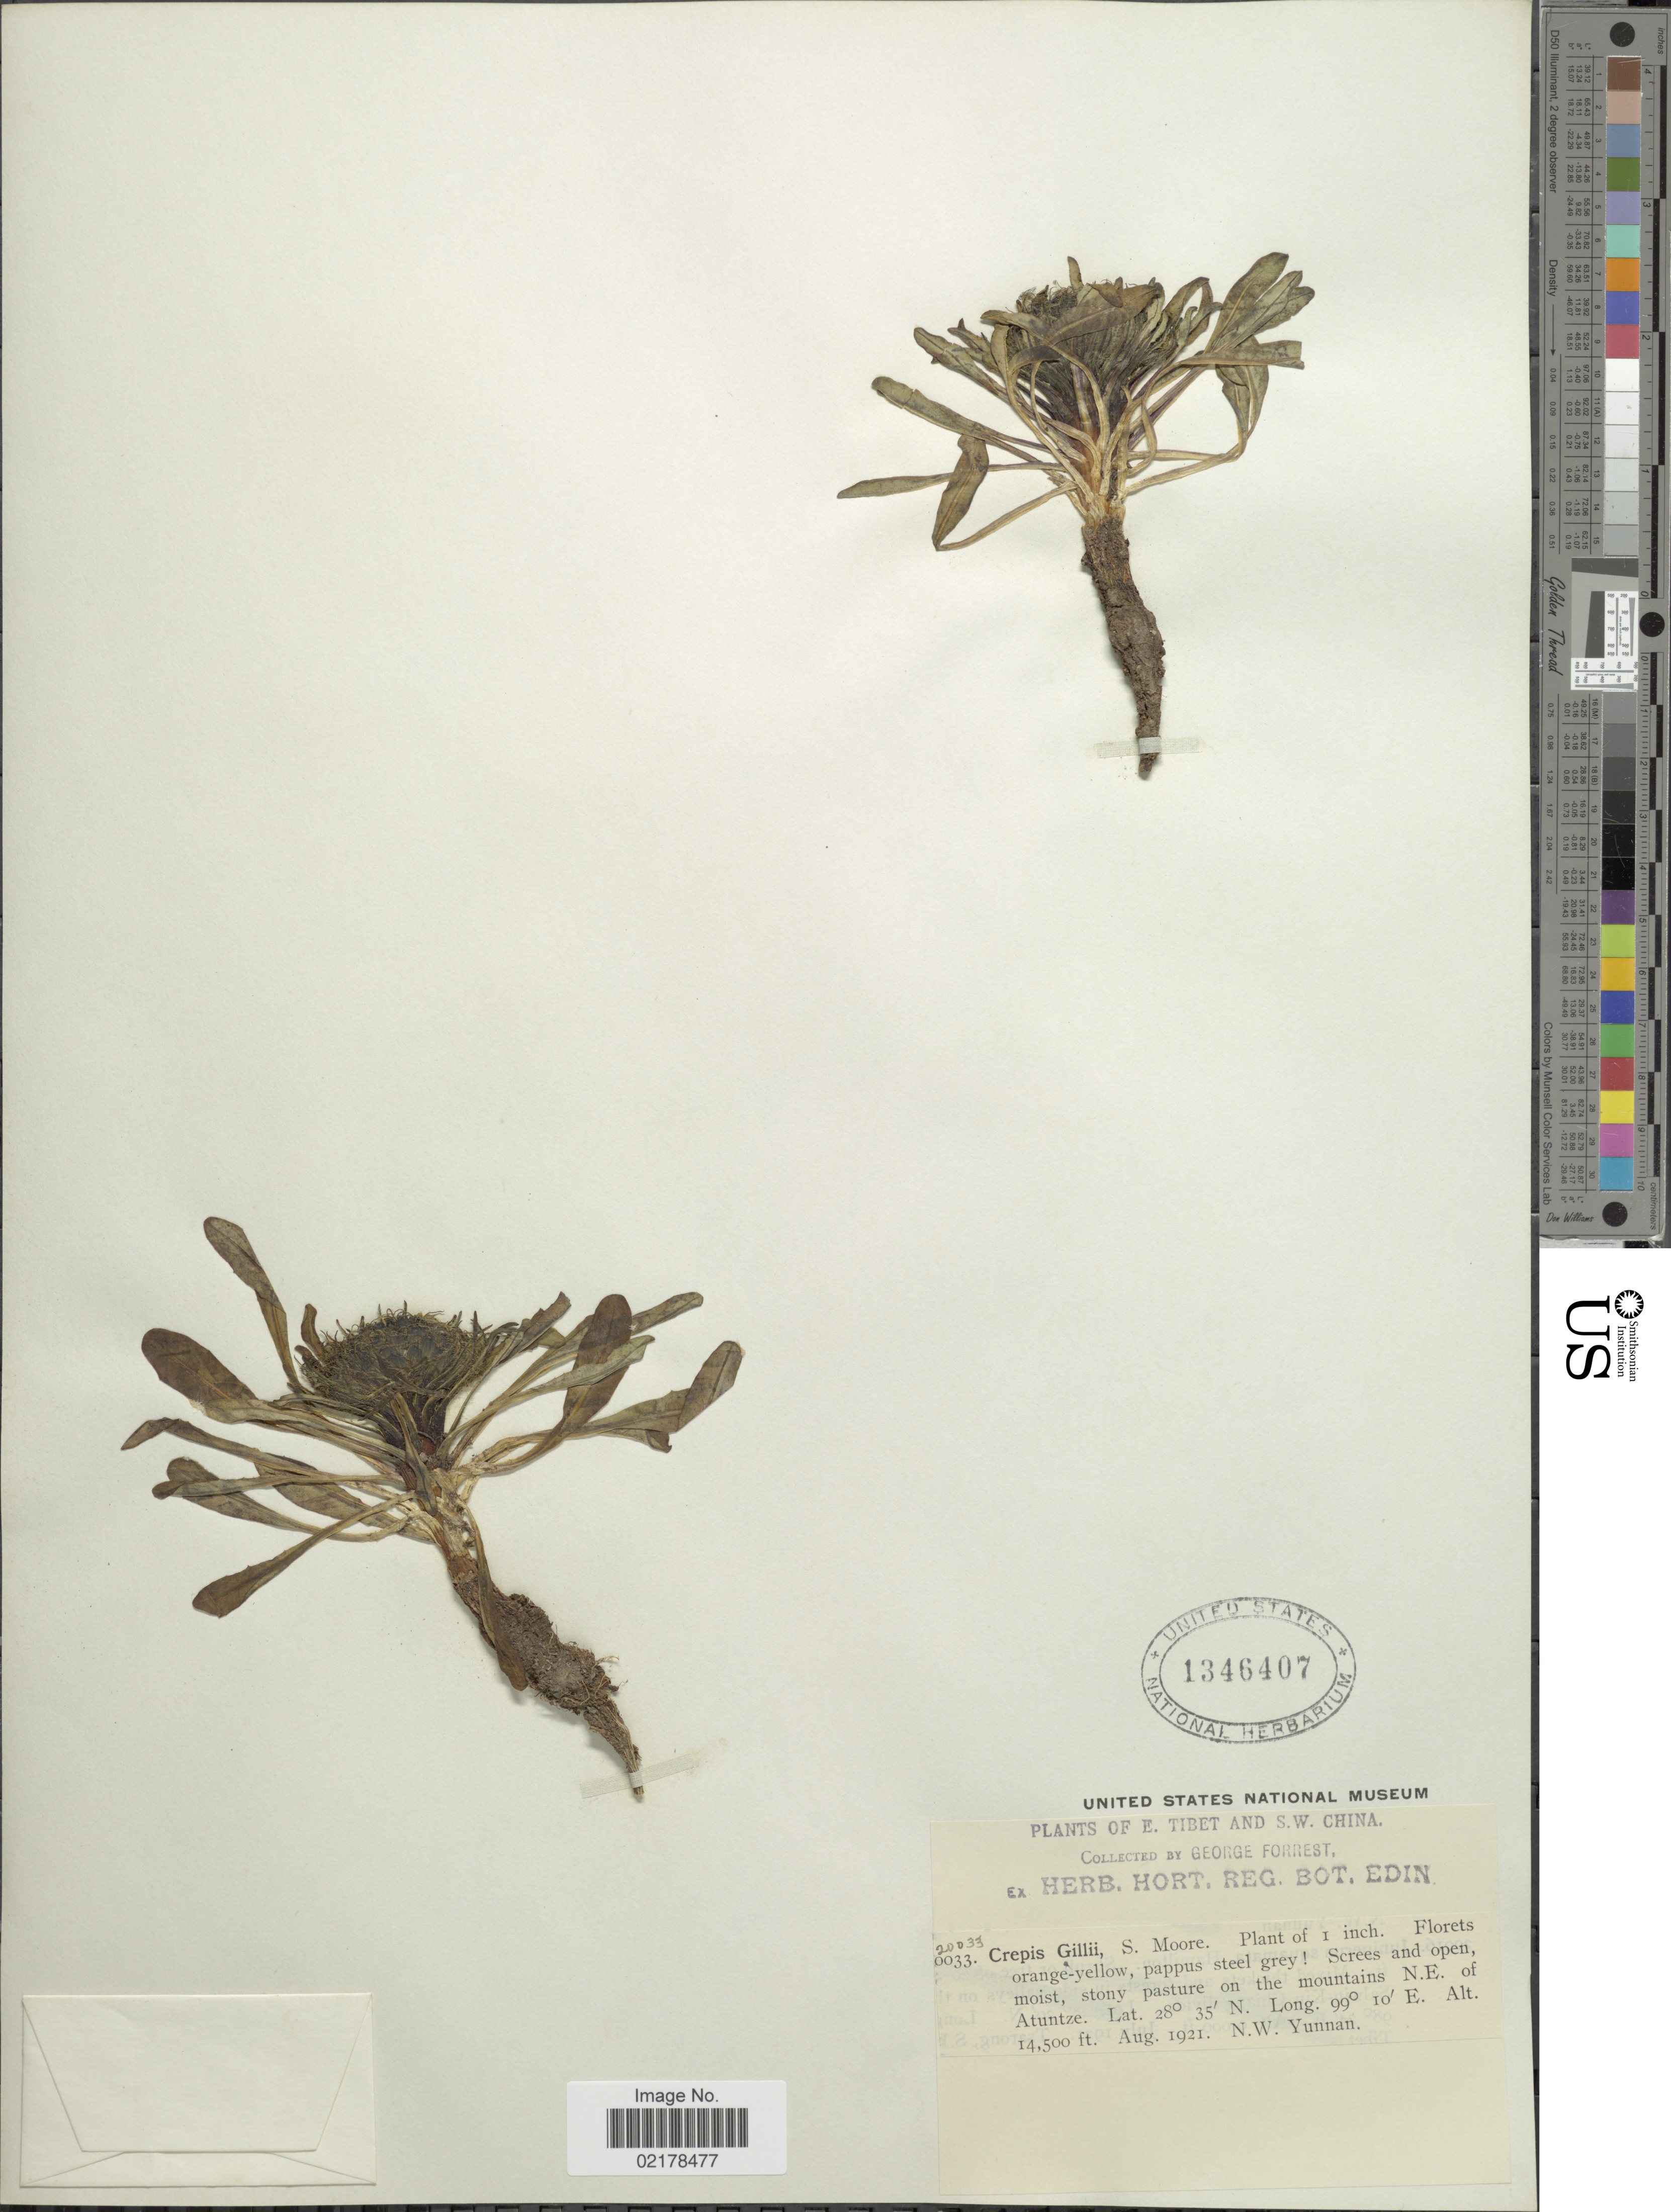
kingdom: Plantae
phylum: Tracheophyta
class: Magnoliopsida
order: Asterales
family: Asteraceae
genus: Soroseris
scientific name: Soroseris hookeriana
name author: Stebbins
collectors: G. Forrest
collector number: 20033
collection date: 1921-08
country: China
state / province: Yunnan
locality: E.Tibet and S.W. China, Screes and open moist, stony pasture on the mountains N.E. of Atuntze, N.W. Yunnan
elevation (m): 4420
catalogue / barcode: US 1346407